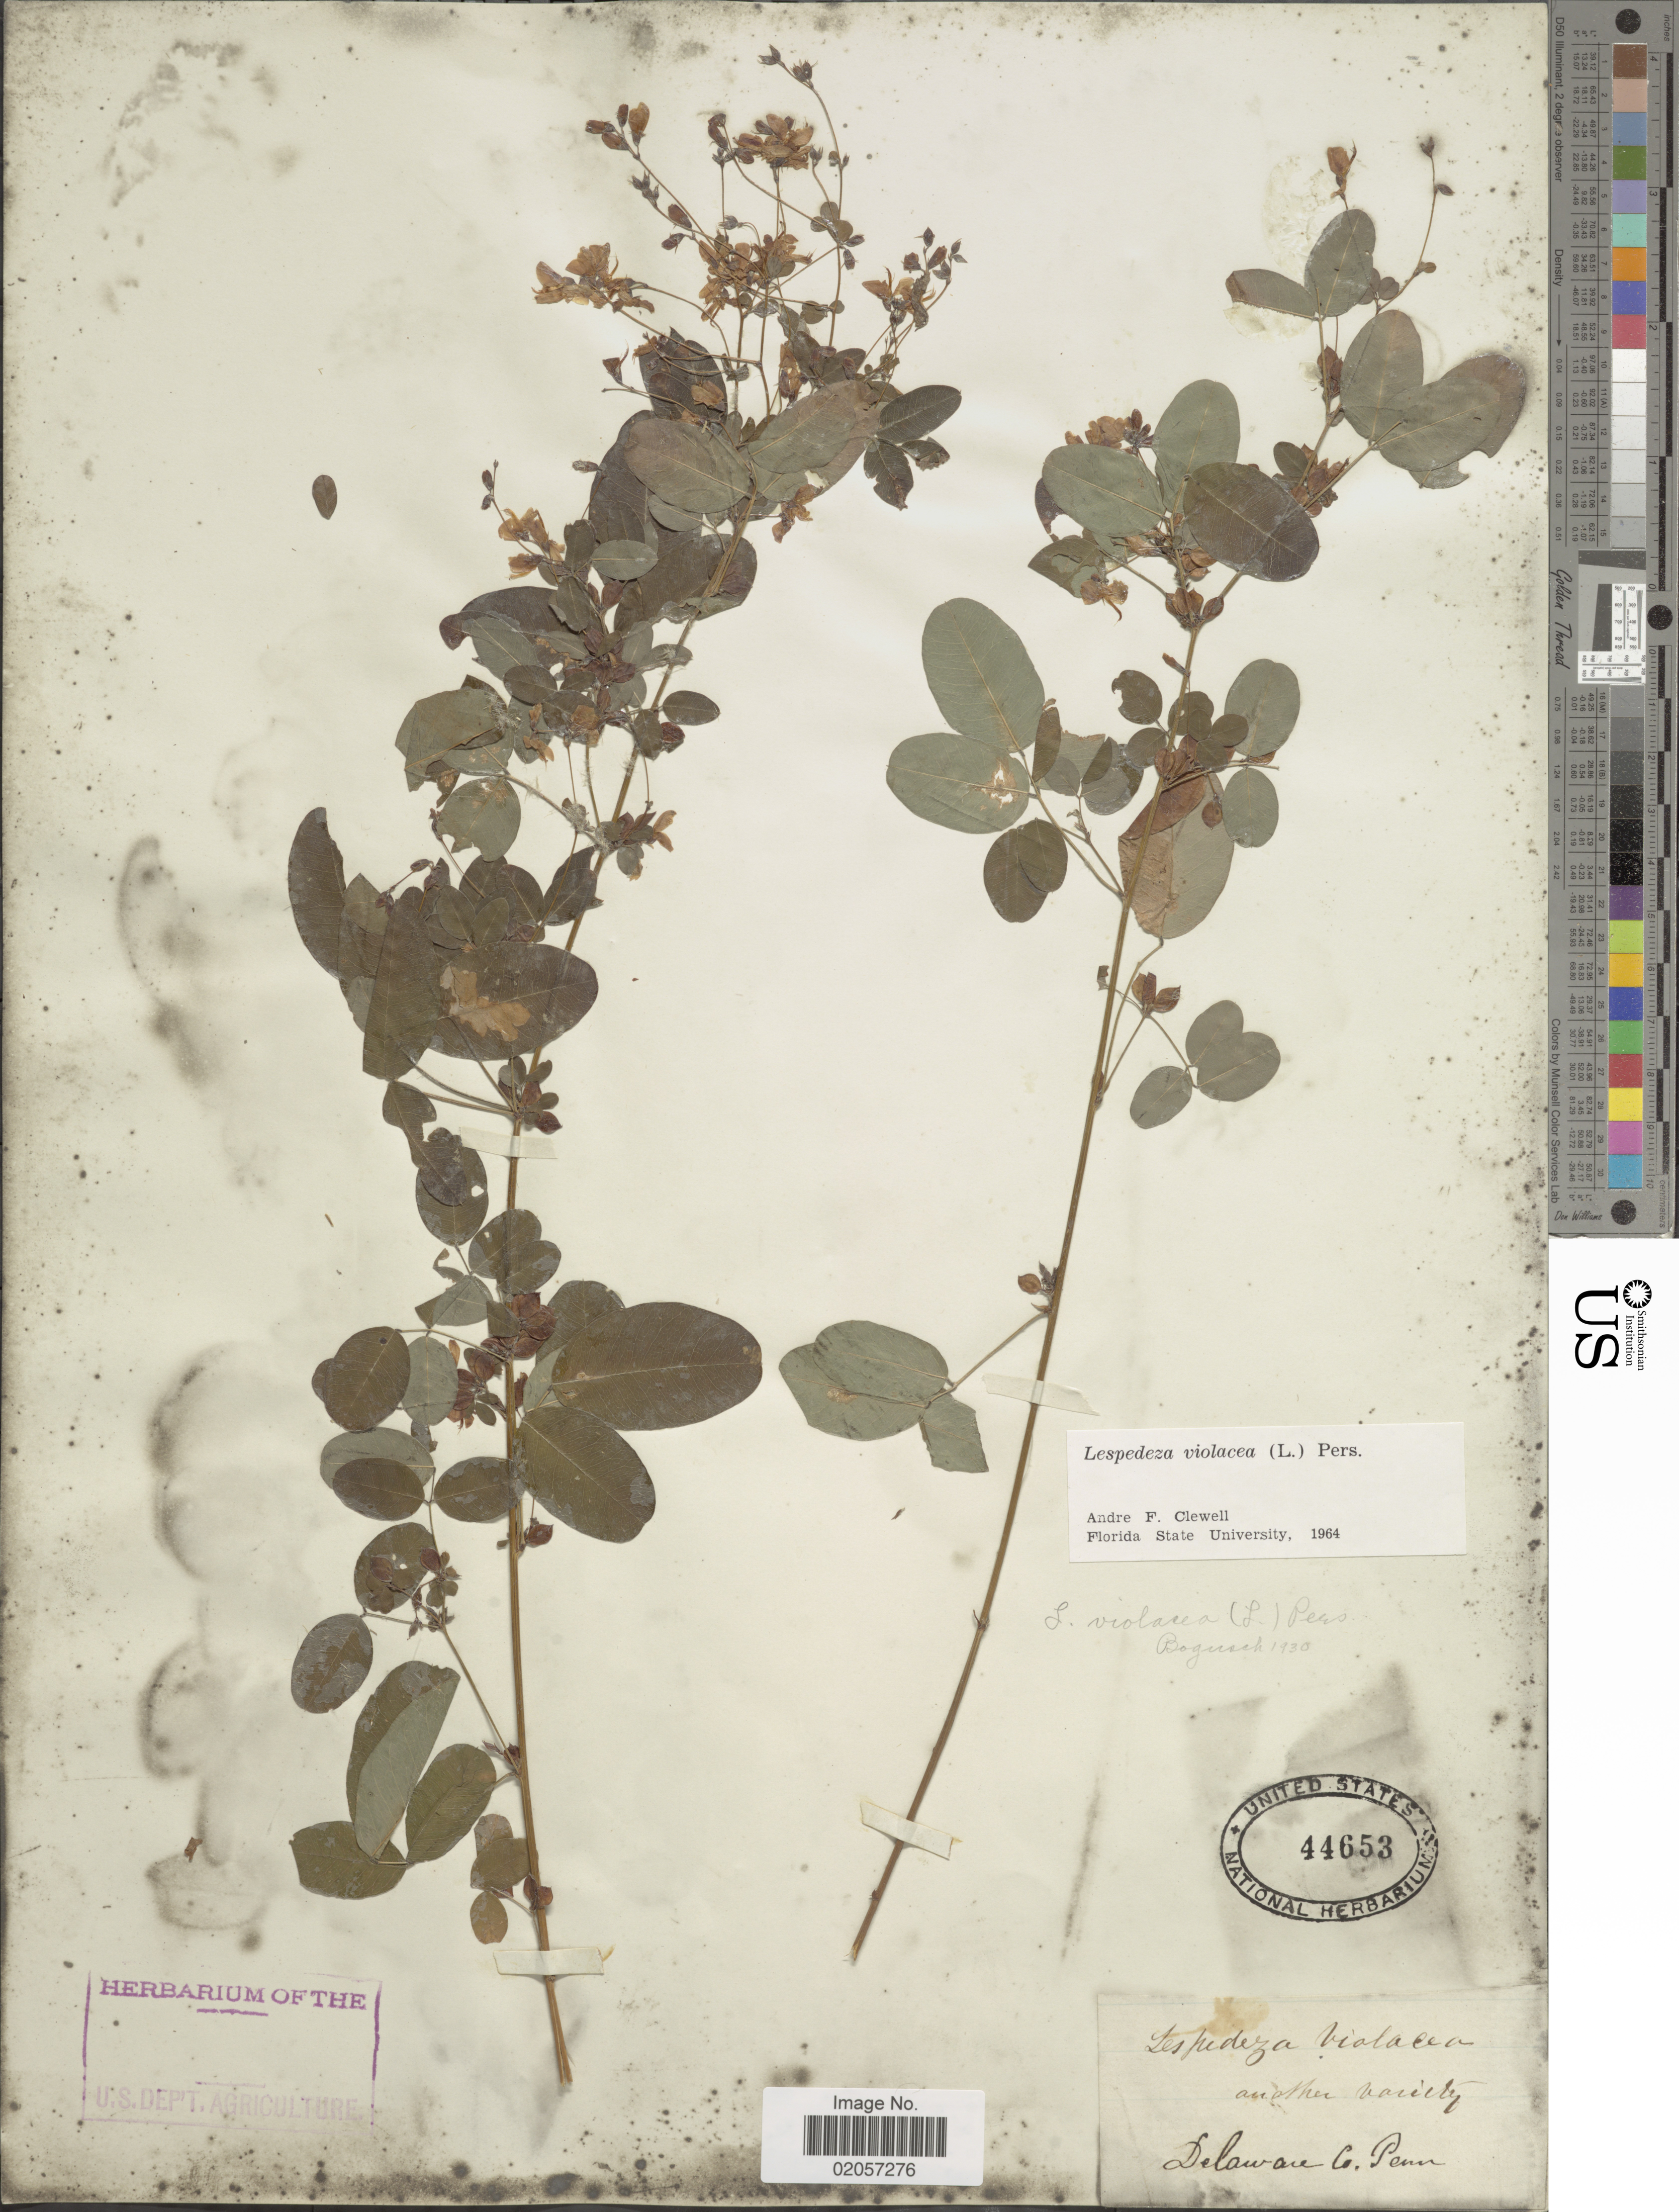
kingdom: Plantae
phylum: Tracheophyta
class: Magnoliopsida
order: Fabales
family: Fabaceae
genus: Lespedeza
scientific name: Lespedeza violacea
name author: (L.) Pers.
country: United States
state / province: Pennsylvania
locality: Delaware Co.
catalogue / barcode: US 44653